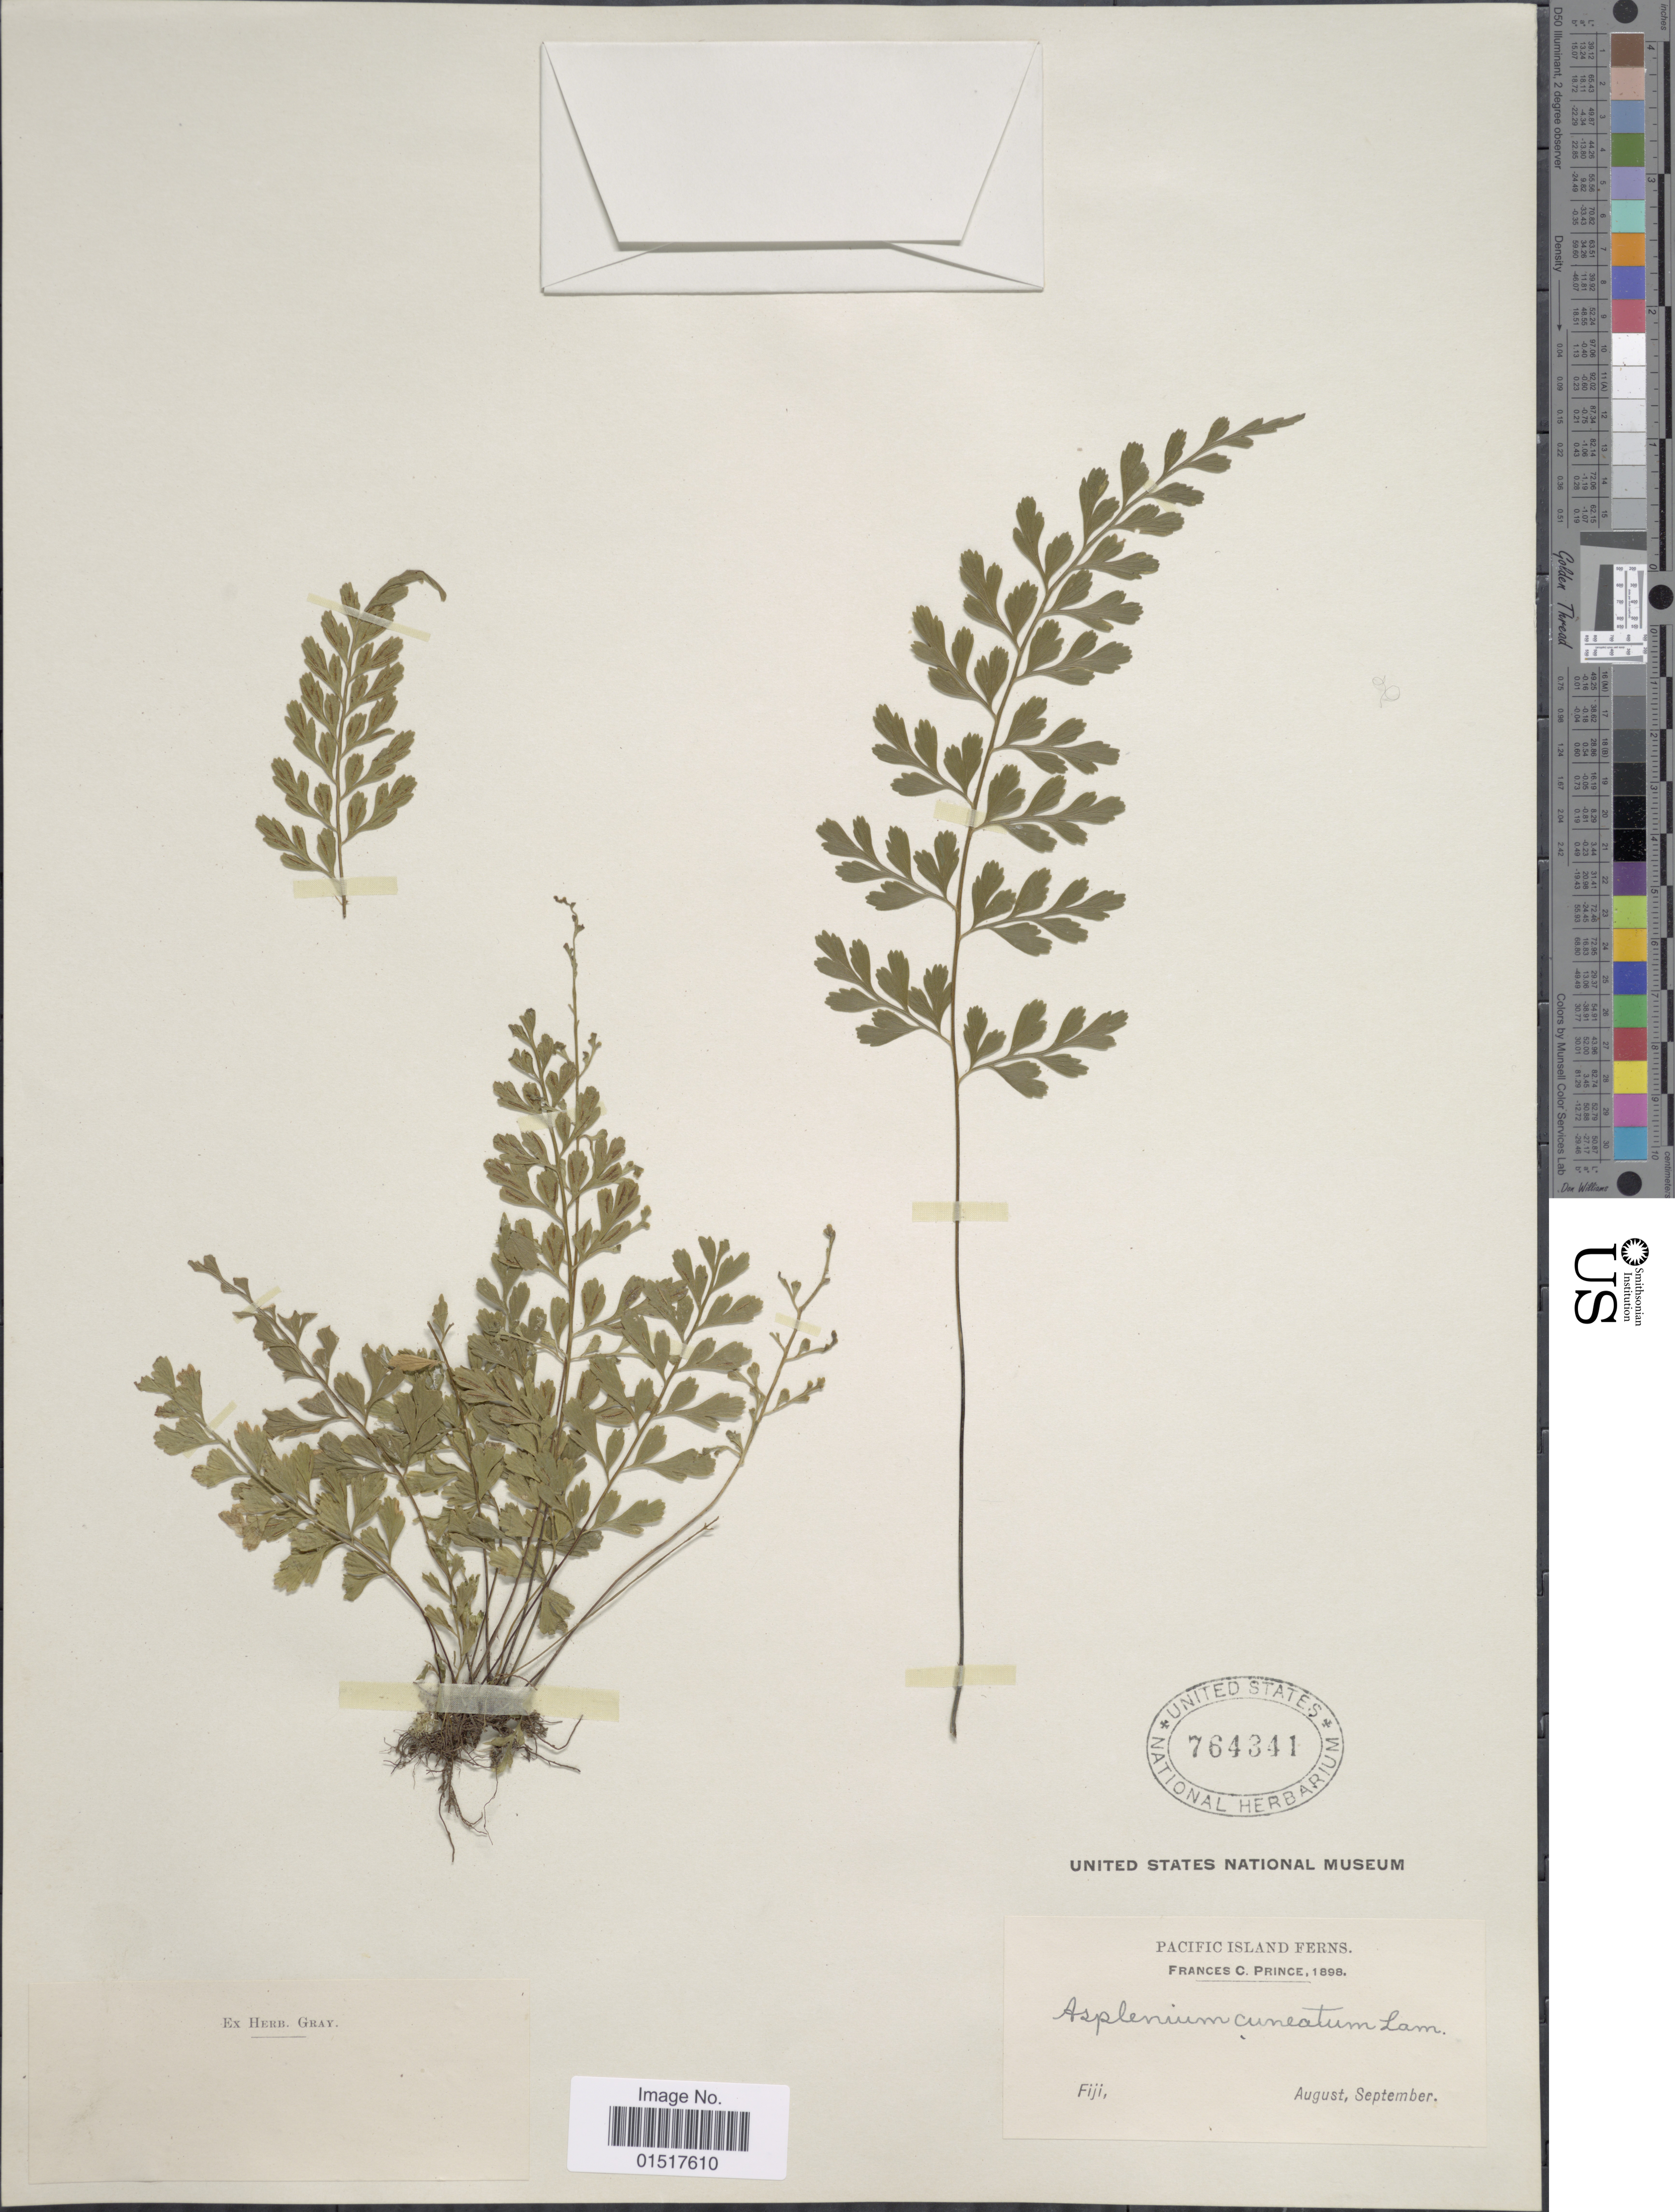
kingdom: Plantae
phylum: Tracheophyta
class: Polypodiopsida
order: Polypodiales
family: Aspleniaceae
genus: Asplenium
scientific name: Asplenium cuneatum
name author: Lam.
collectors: F. Prince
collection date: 1898-08/1898-09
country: Fiji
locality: Pacific Island.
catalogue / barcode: US 764341